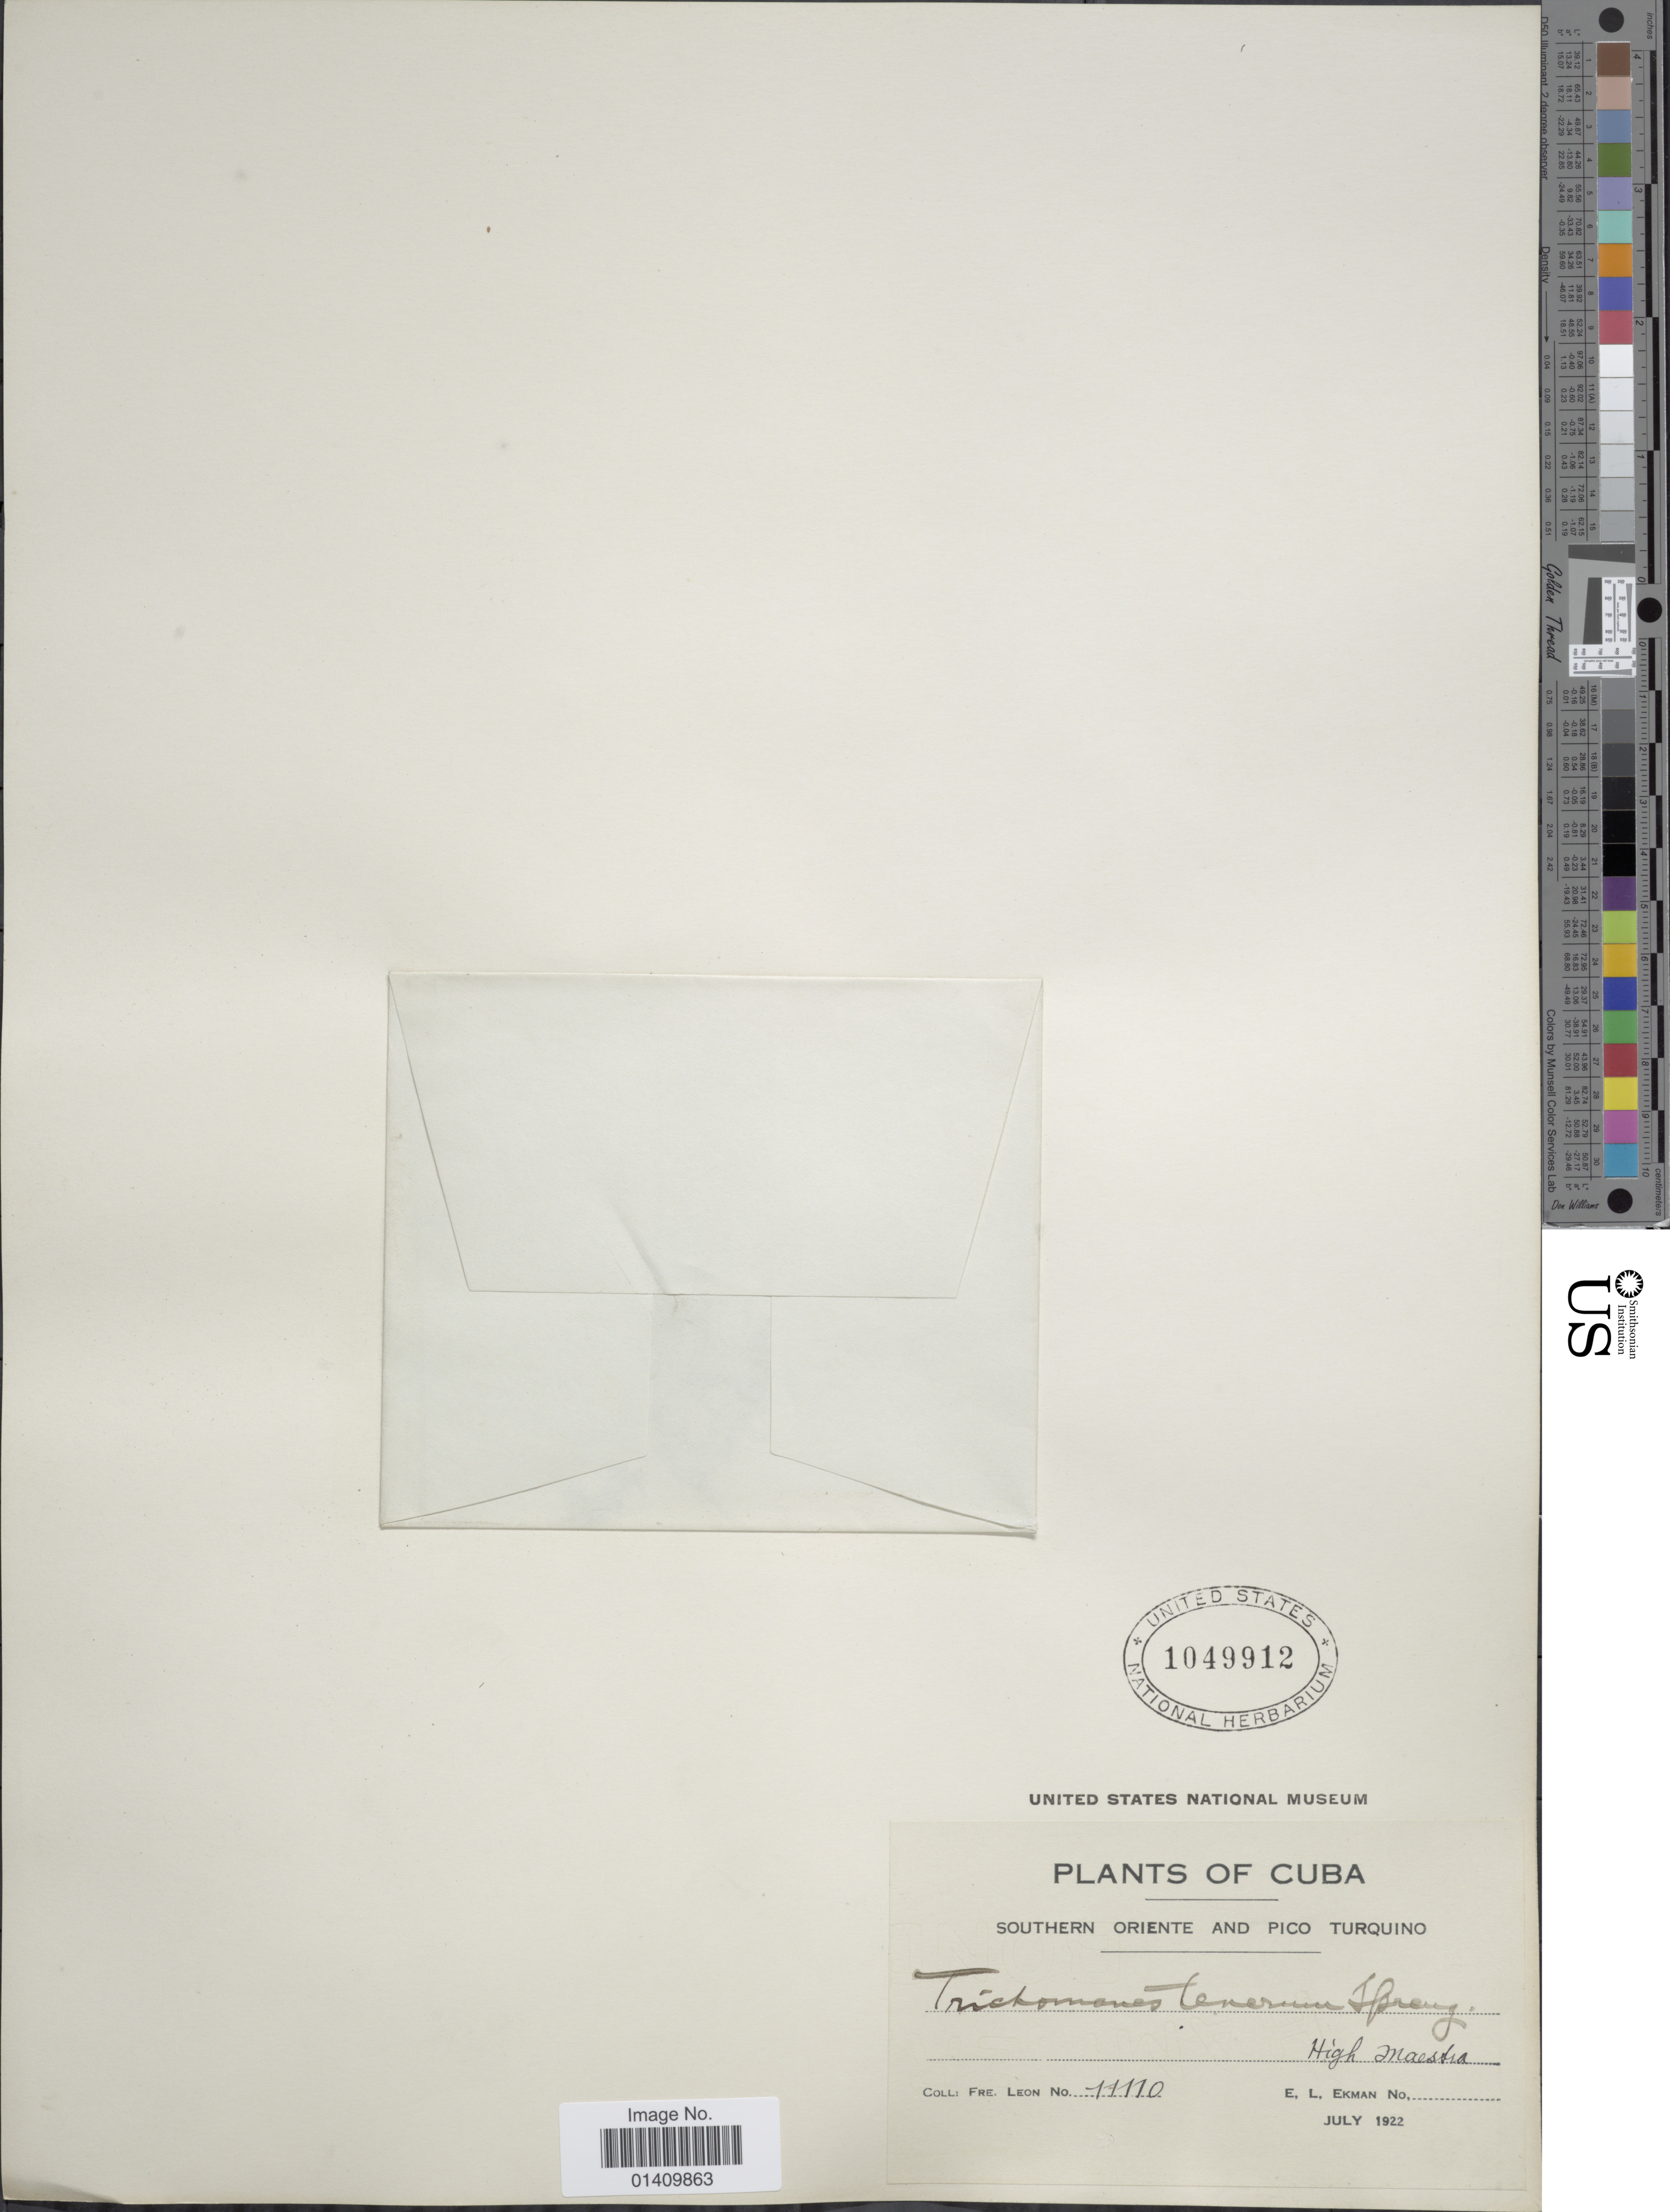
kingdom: Plantae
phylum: Tracheophyta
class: Polypodiopsida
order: Hymenophyllales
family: Hymenophyllaceae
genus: Polyphlebium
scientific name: Polyphlebium angustatum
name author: (Carmich.) Ebihara & Dubuisson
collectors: F. Leon & E. L. Ekman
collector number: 11110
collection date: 1922-07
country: Cuba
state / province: Oriente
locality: Southern oriente and Pico Turquino highj Maestra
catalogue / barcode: US 1049912